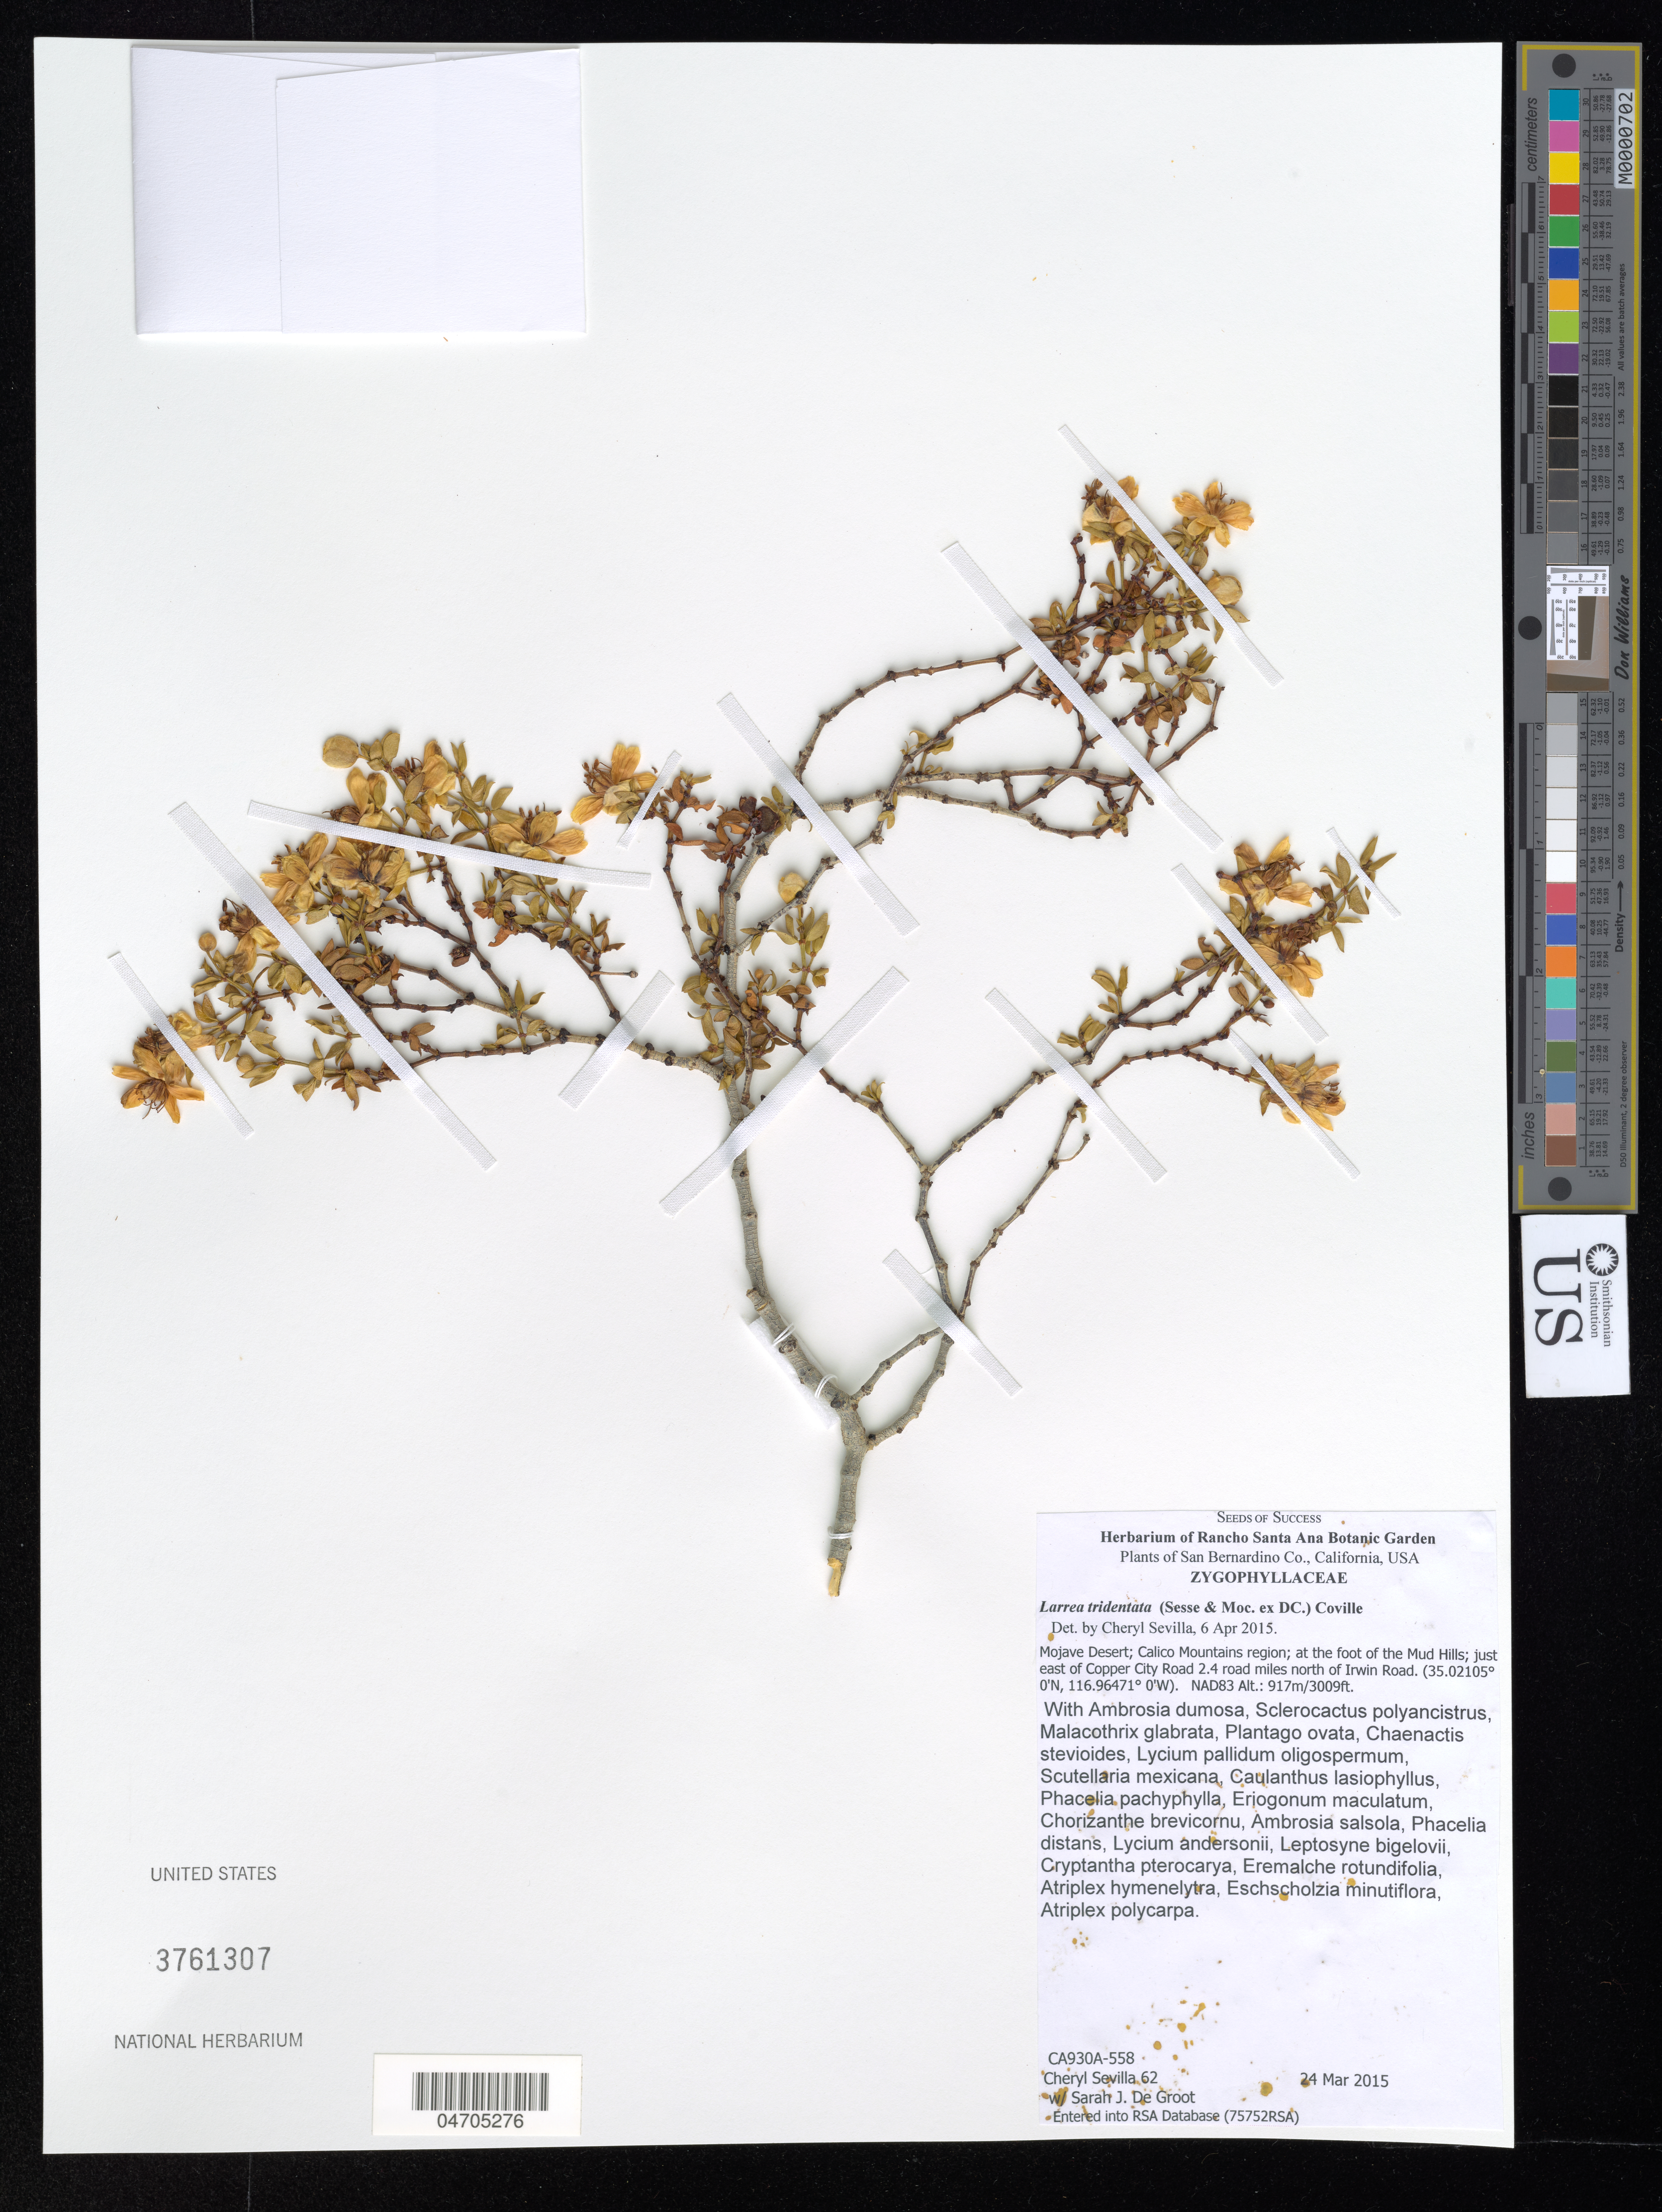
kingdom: Plantae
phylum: Tracheophyta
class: Magnoliopsida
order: Zygophyllales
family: Zygophyllaceae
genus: Larrea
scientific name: Larrea tridentata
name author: (Sessé & Moc. ex DC.) Coville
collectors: C. Sevilla & S. De Groot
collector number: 62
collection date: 2015-03-24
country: United States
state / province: California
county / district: San Bernardino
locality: San Bernardino Co. Mojave Desert; Calico Mountains region; at the foot of the Mud Hills; just east of Copper City Road 2.4 road miles north of Irwin Road. NAD83.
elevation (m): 917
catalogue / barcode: US 3761307